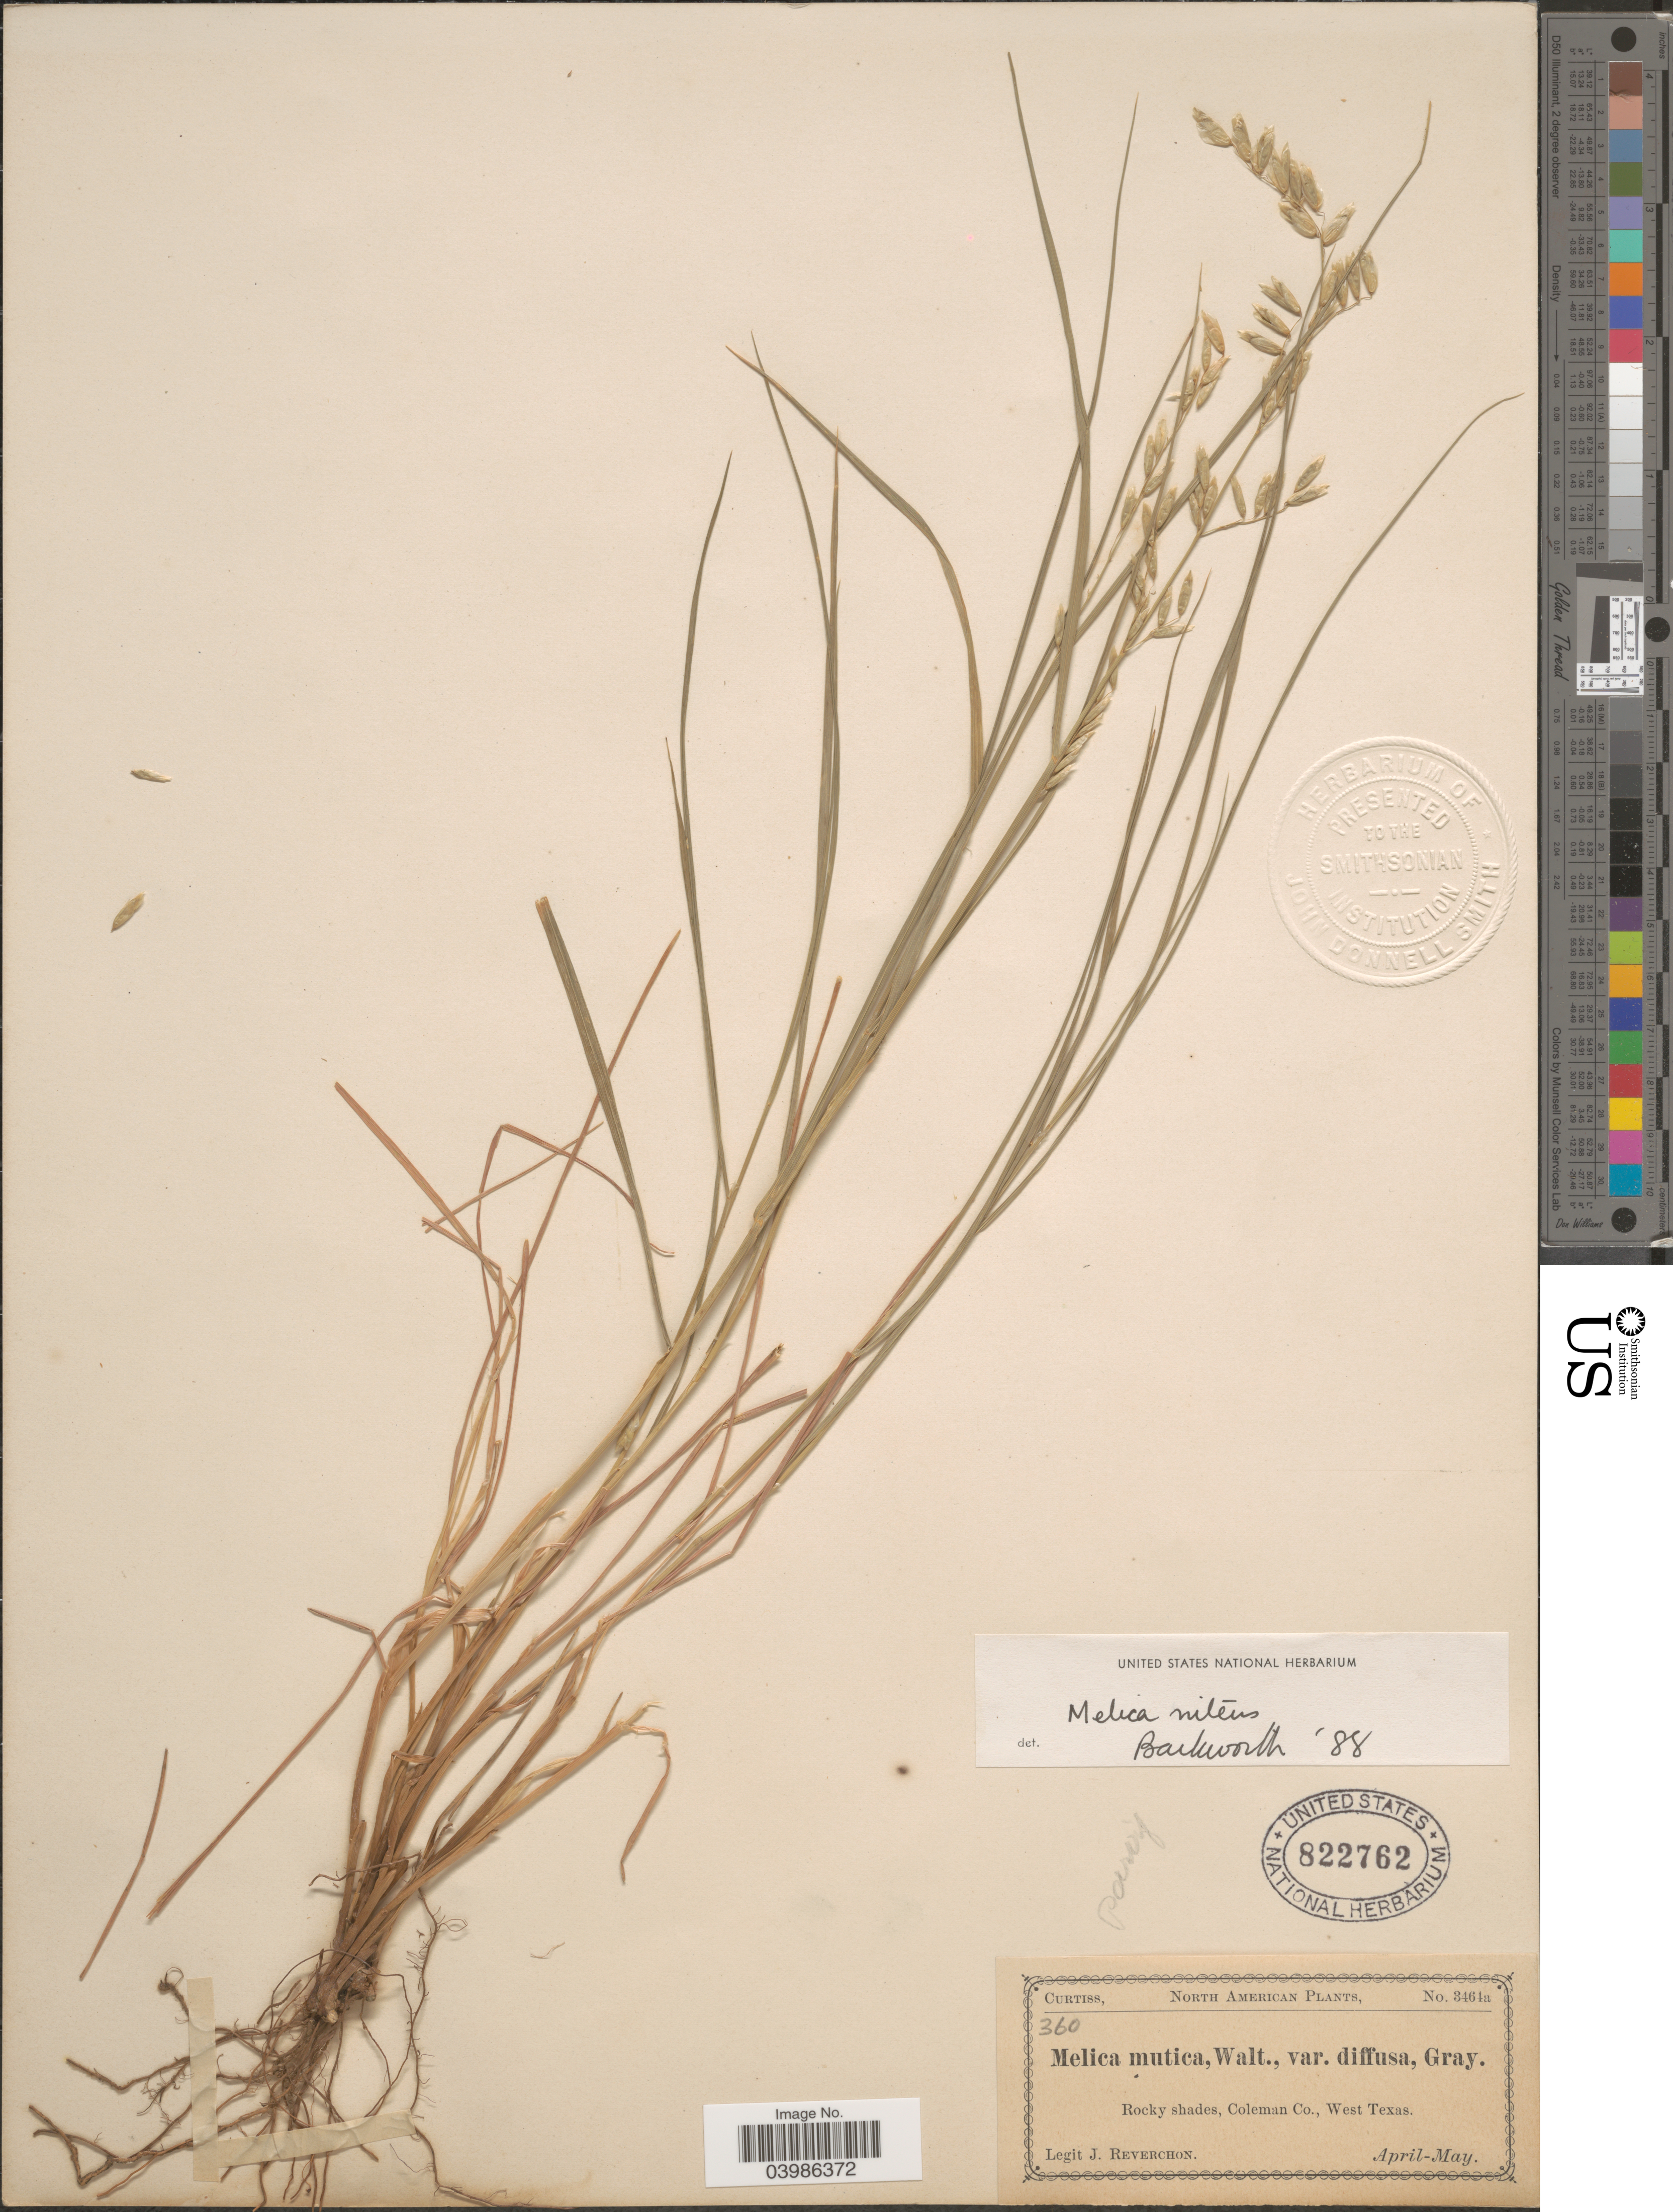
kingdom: Plantae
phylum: Tracheophyta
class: Liliopsida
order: Poales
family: Poaceae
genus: Melica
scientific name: Melica nitens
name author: (Scribn.) Nutt. ex Piper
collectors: J. Reverchon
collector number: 3464a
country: United States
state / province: Texas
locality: Rocky shades, Coleman Co., West Texas.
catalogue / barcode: US 822762